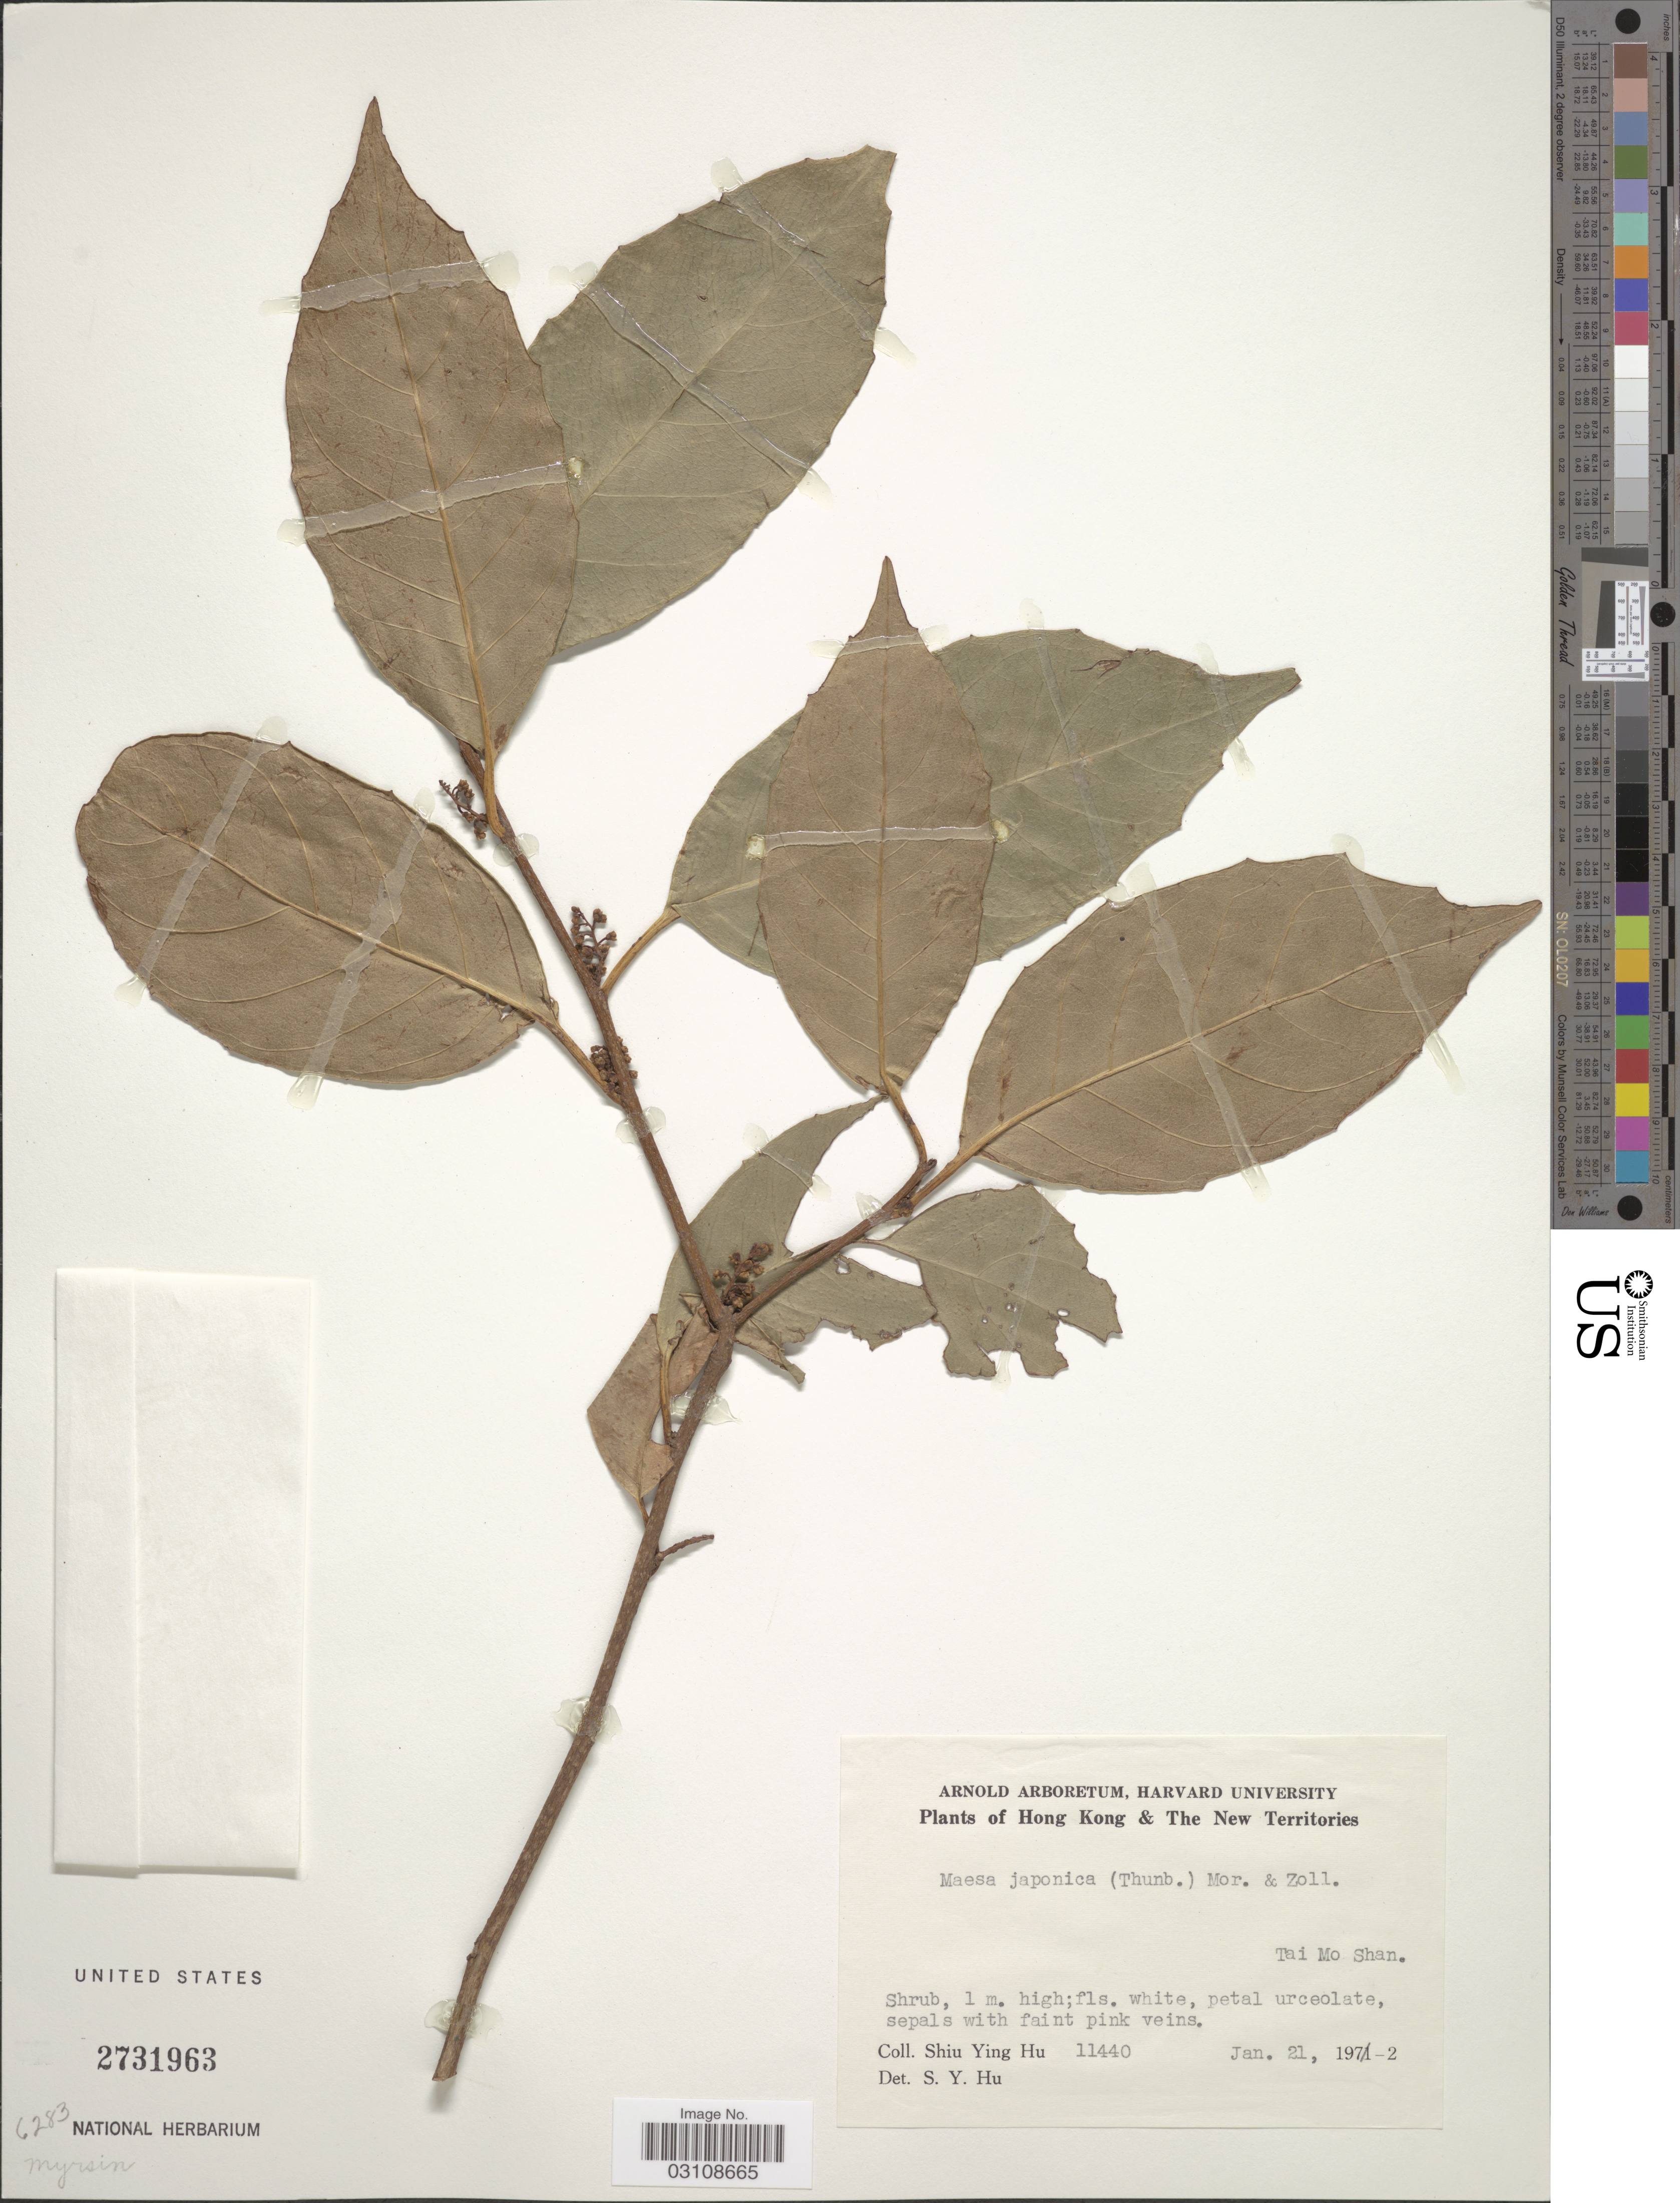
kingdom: Plantae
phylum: Tracheophyta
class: Magnoliopsida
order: Ericales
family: Primulaceae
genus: Maesa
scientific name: Maesa japonica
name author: Merr.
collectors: S. Y. Hu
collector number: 11440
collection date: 1972-01-21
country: China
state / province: Hong Kong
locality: The New Territories, Tai Mo Shan.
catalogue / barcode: US 2731963